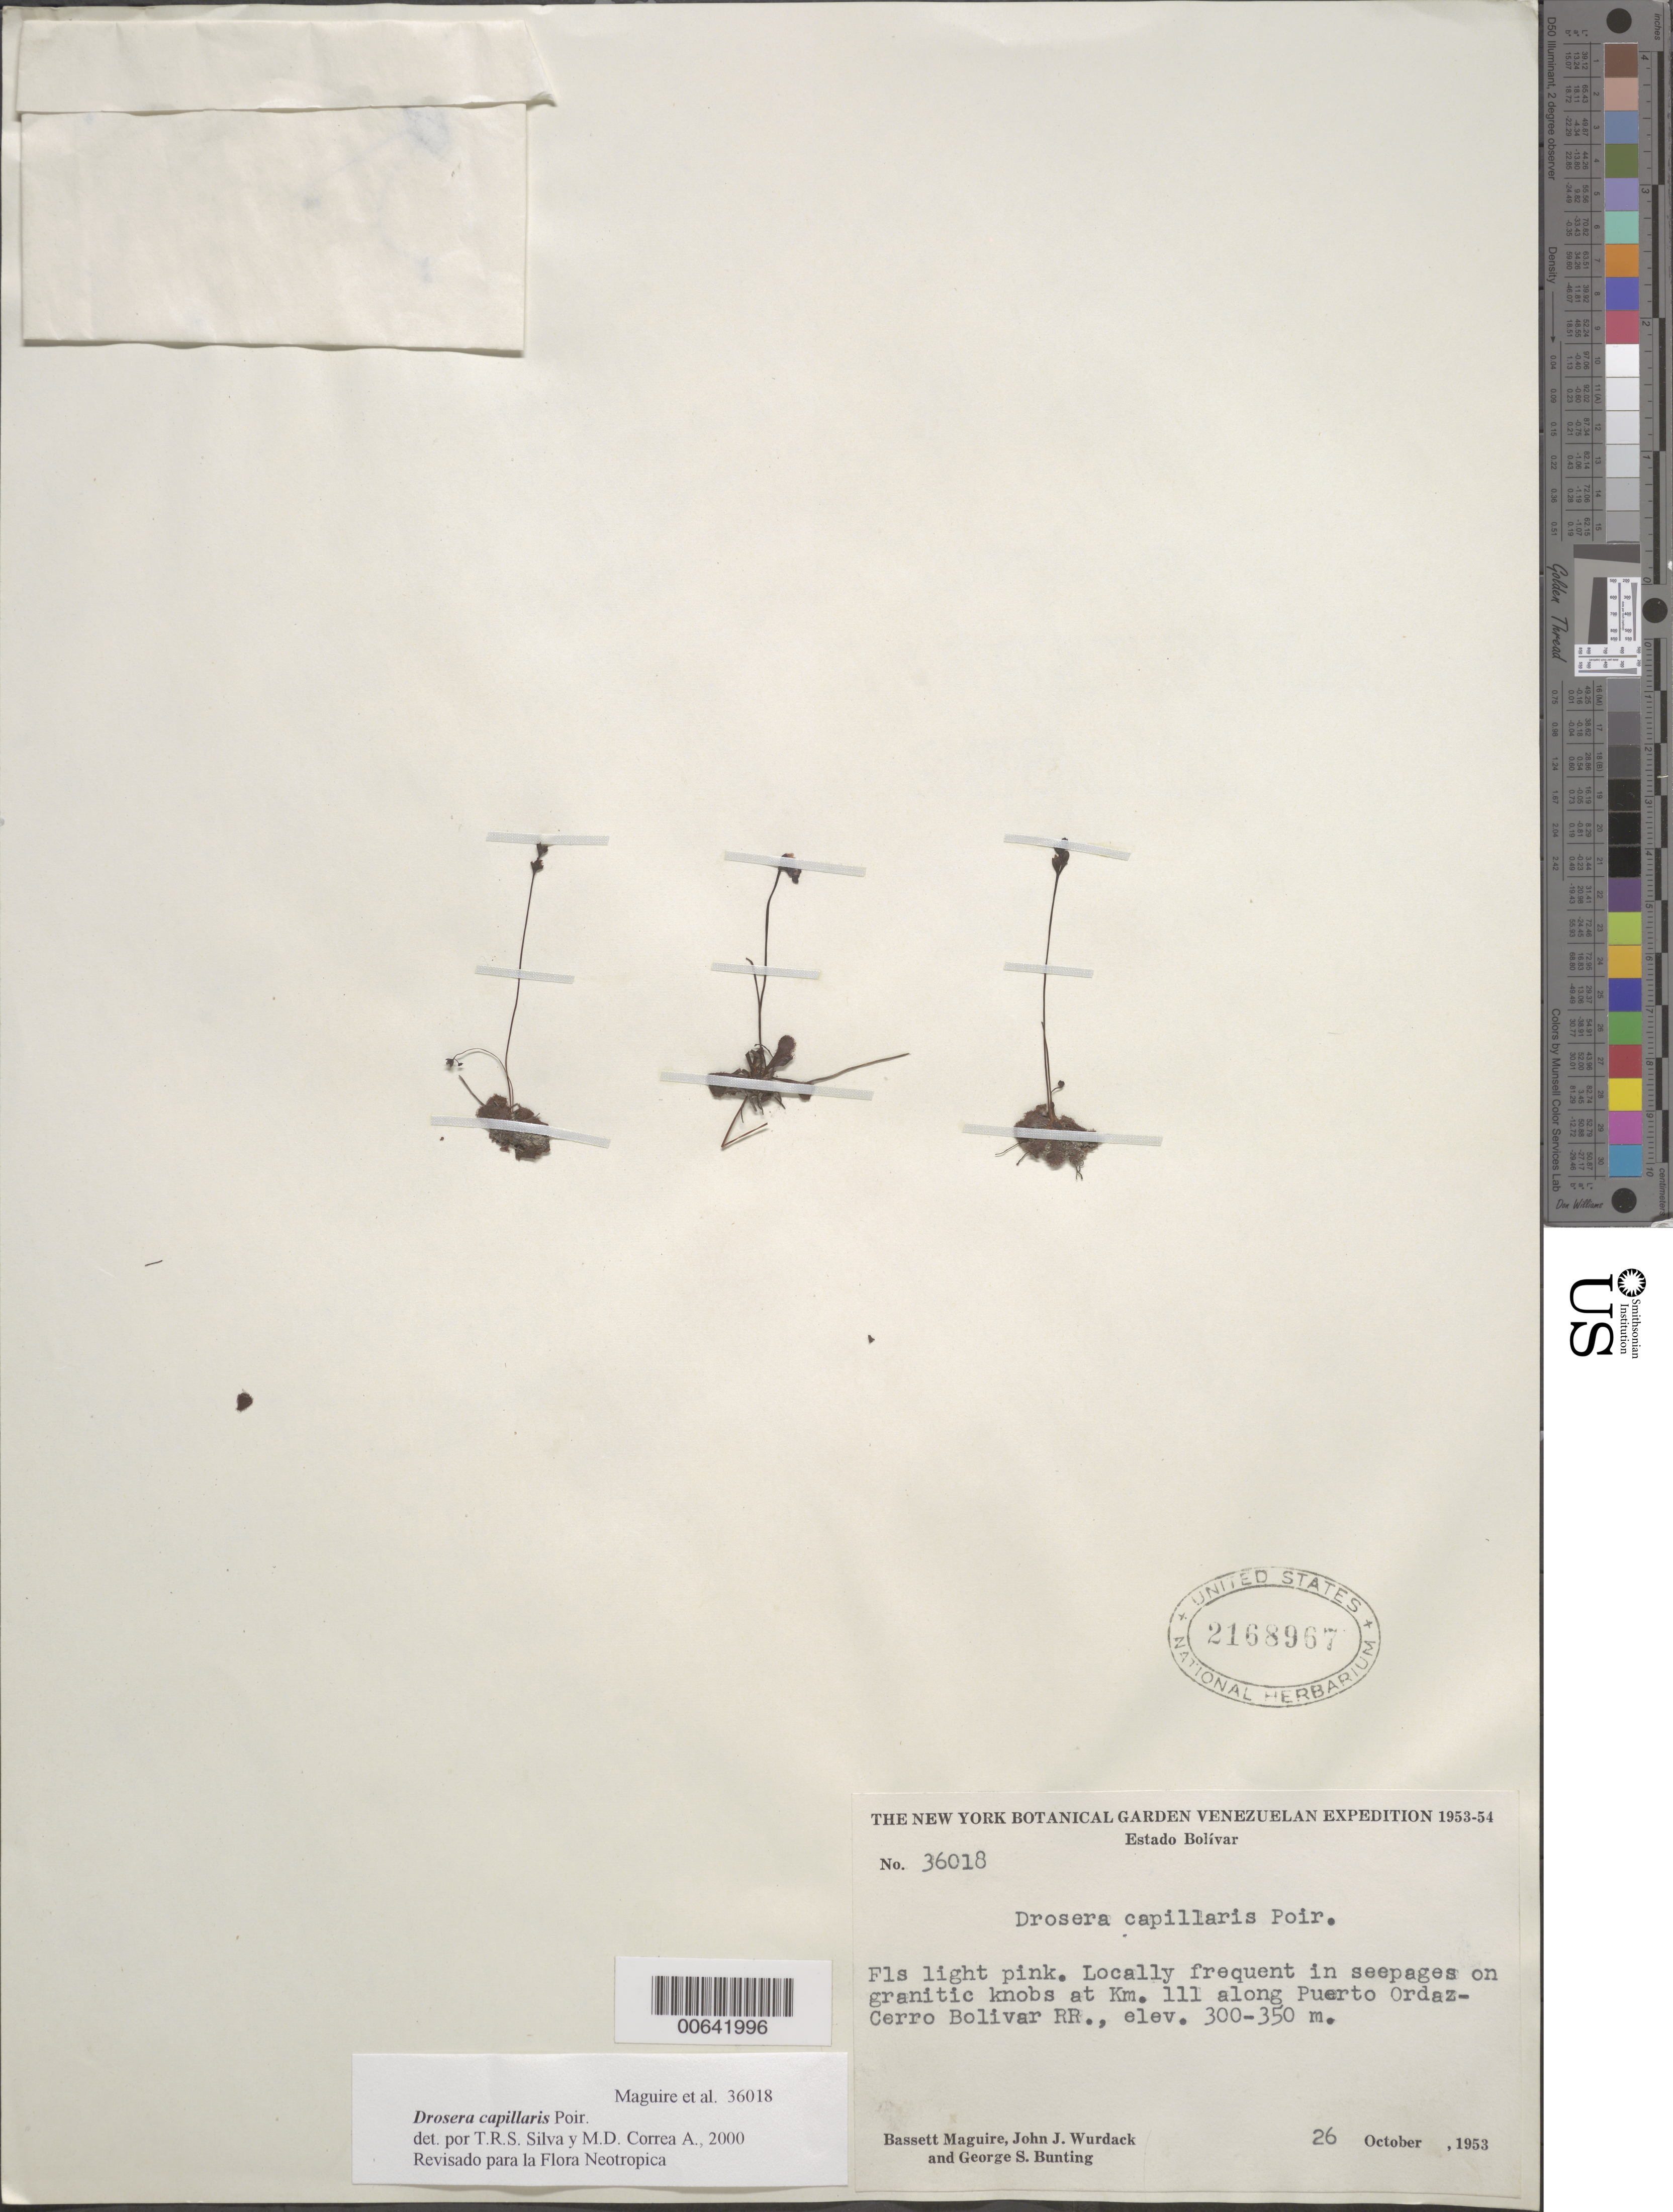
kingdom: Plantae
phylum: Tracheophyta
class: Magnoliopsida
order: Caryophyllales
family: Droseraceae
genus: Drosera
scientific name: Drosera capillaris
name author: Poir.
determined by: Silva, T. R. S. & Correa A. , M. D.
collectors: B. Maguire, J. J. Wurdack & G. S. Bunting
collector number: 36018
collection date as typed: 26 Oct 1953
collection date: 1953-10-26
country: Venezuela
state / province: Bolívar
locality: At km 111 along Puerto Ordaz - Cerro Bolivar RR.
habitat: In seepages on granitic knobs.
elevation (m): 300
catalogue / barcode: US 2168967